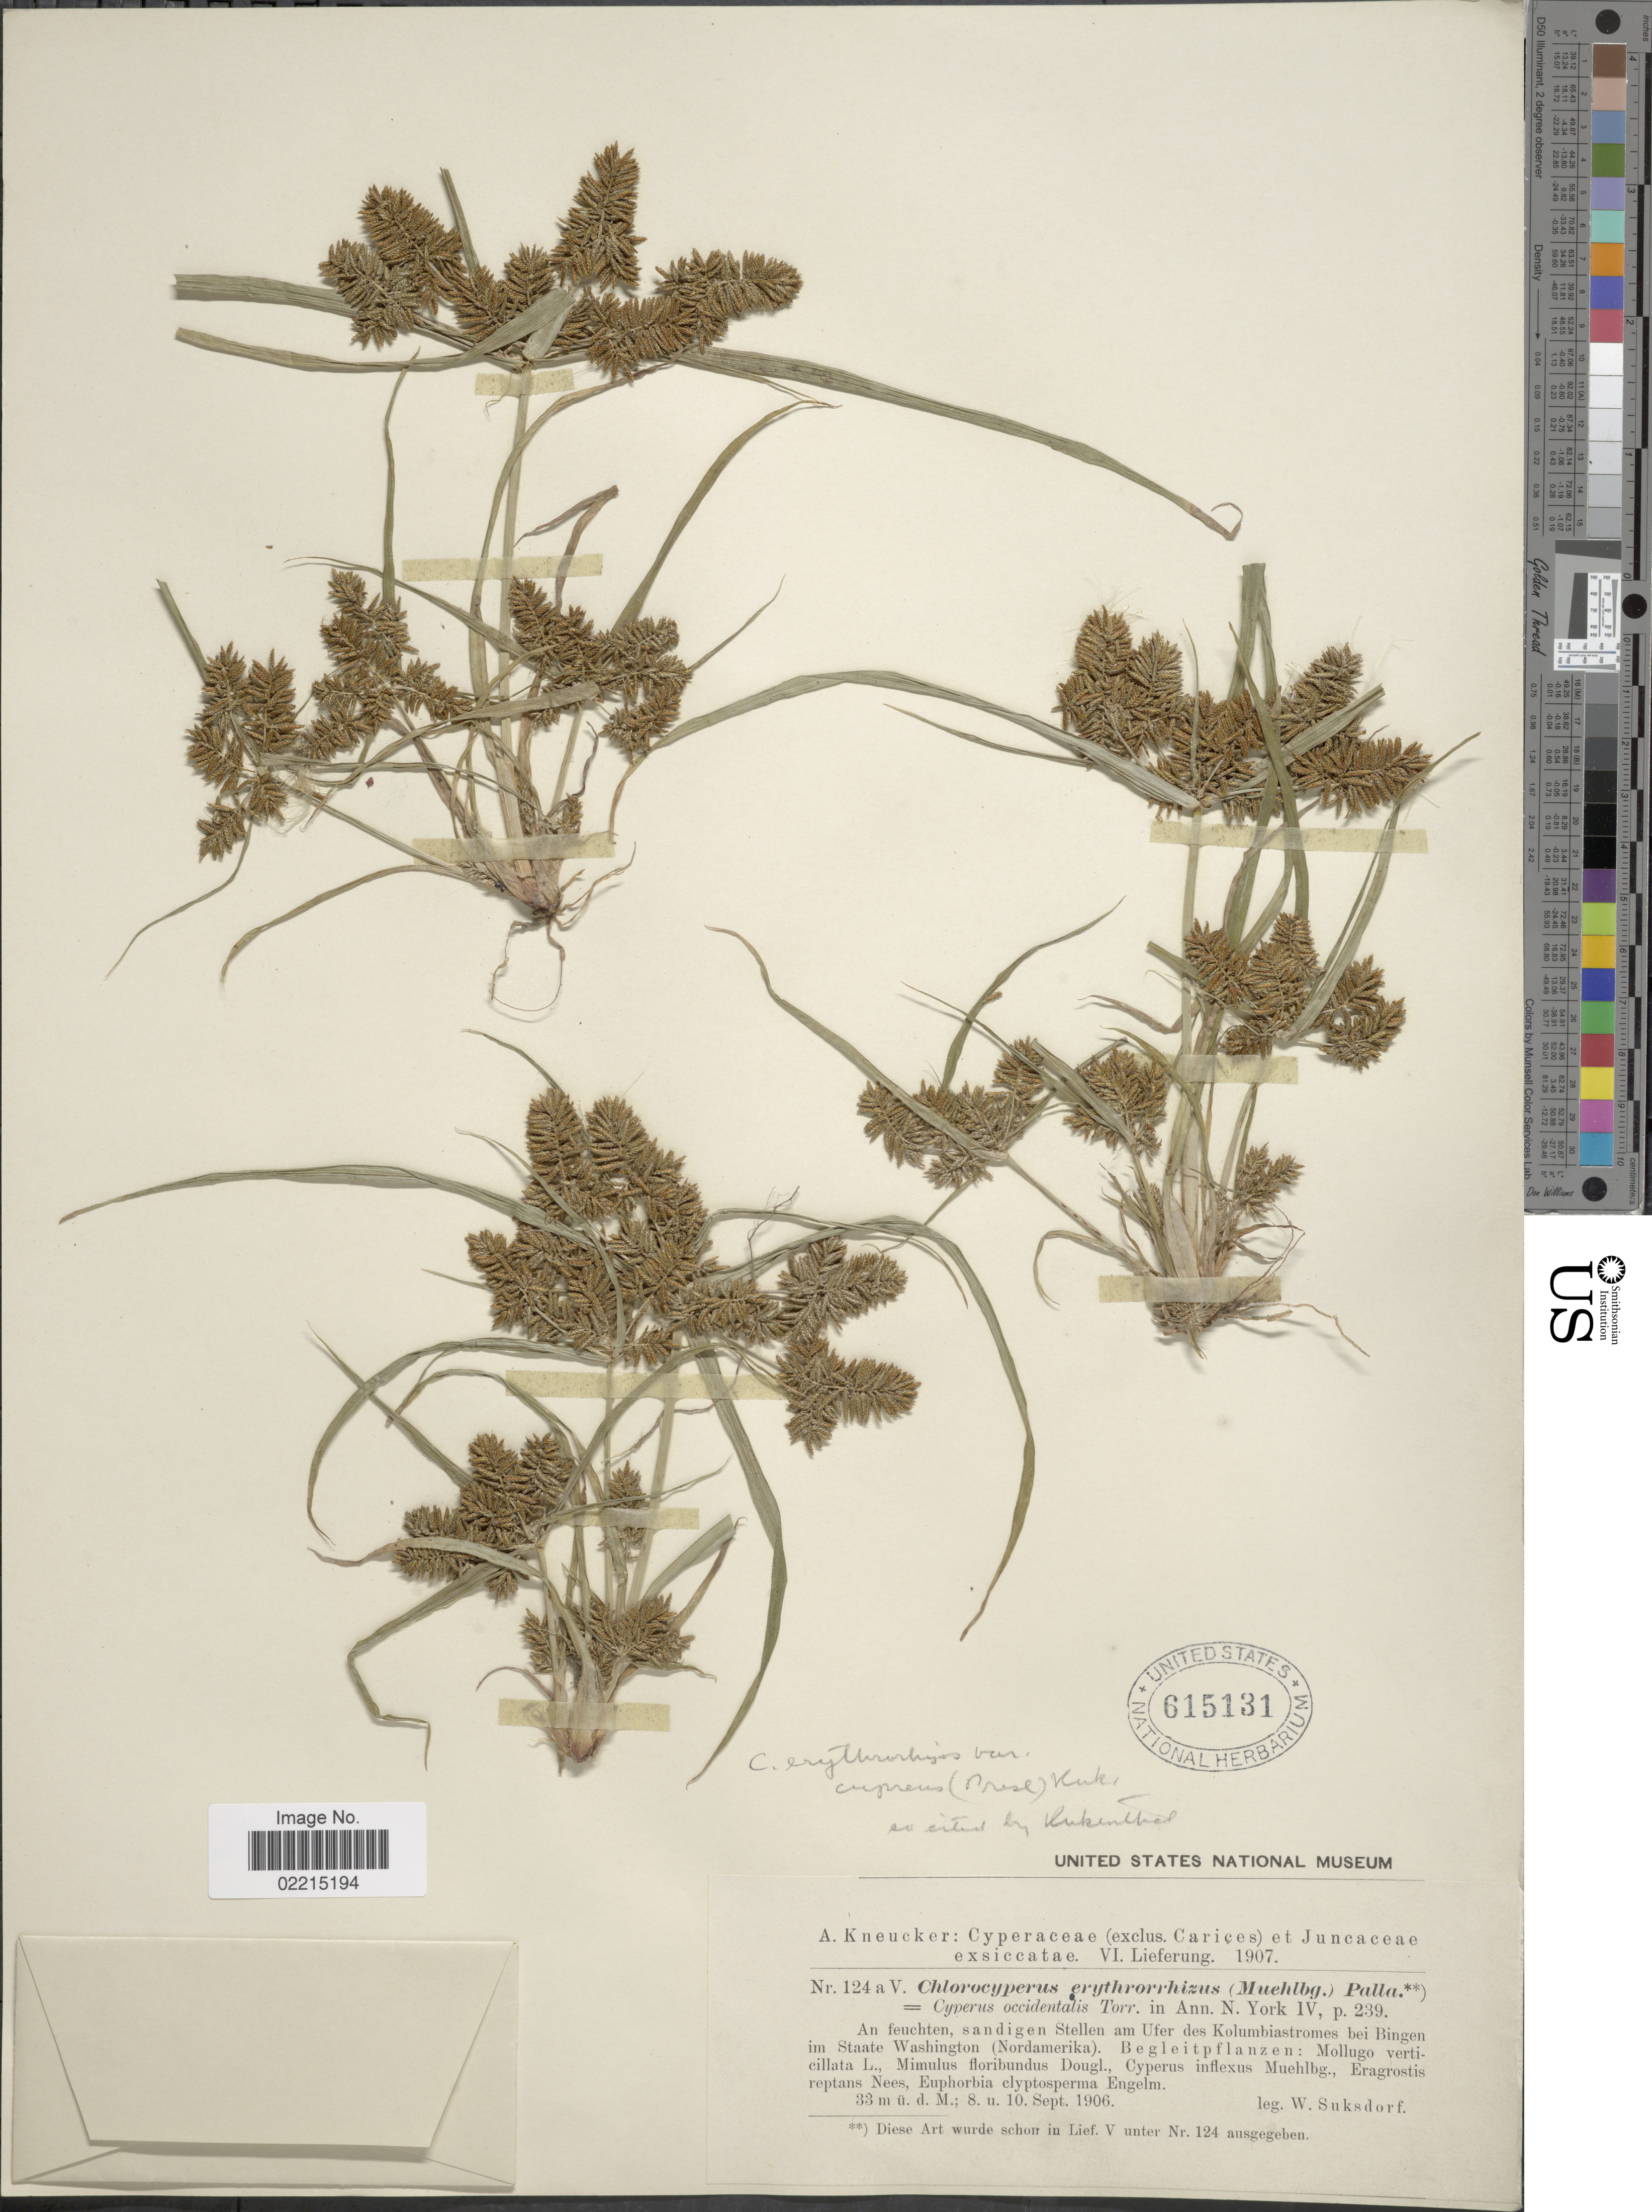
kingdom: Plantae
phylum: Tracheophyta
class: Liliopsida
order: Poales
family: Cyperaceae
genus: Cyperus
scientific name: Cyperus erythrorhizos Muhl.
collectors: W. N. Suksdorf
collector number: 124a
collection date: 1906-09-10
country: United States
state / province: Washington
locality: An feuchten, sandigen Stellen am Ufer des Kolumbiastromes bei Bingen im Staate Washington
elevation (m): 33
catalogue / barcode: US 615131